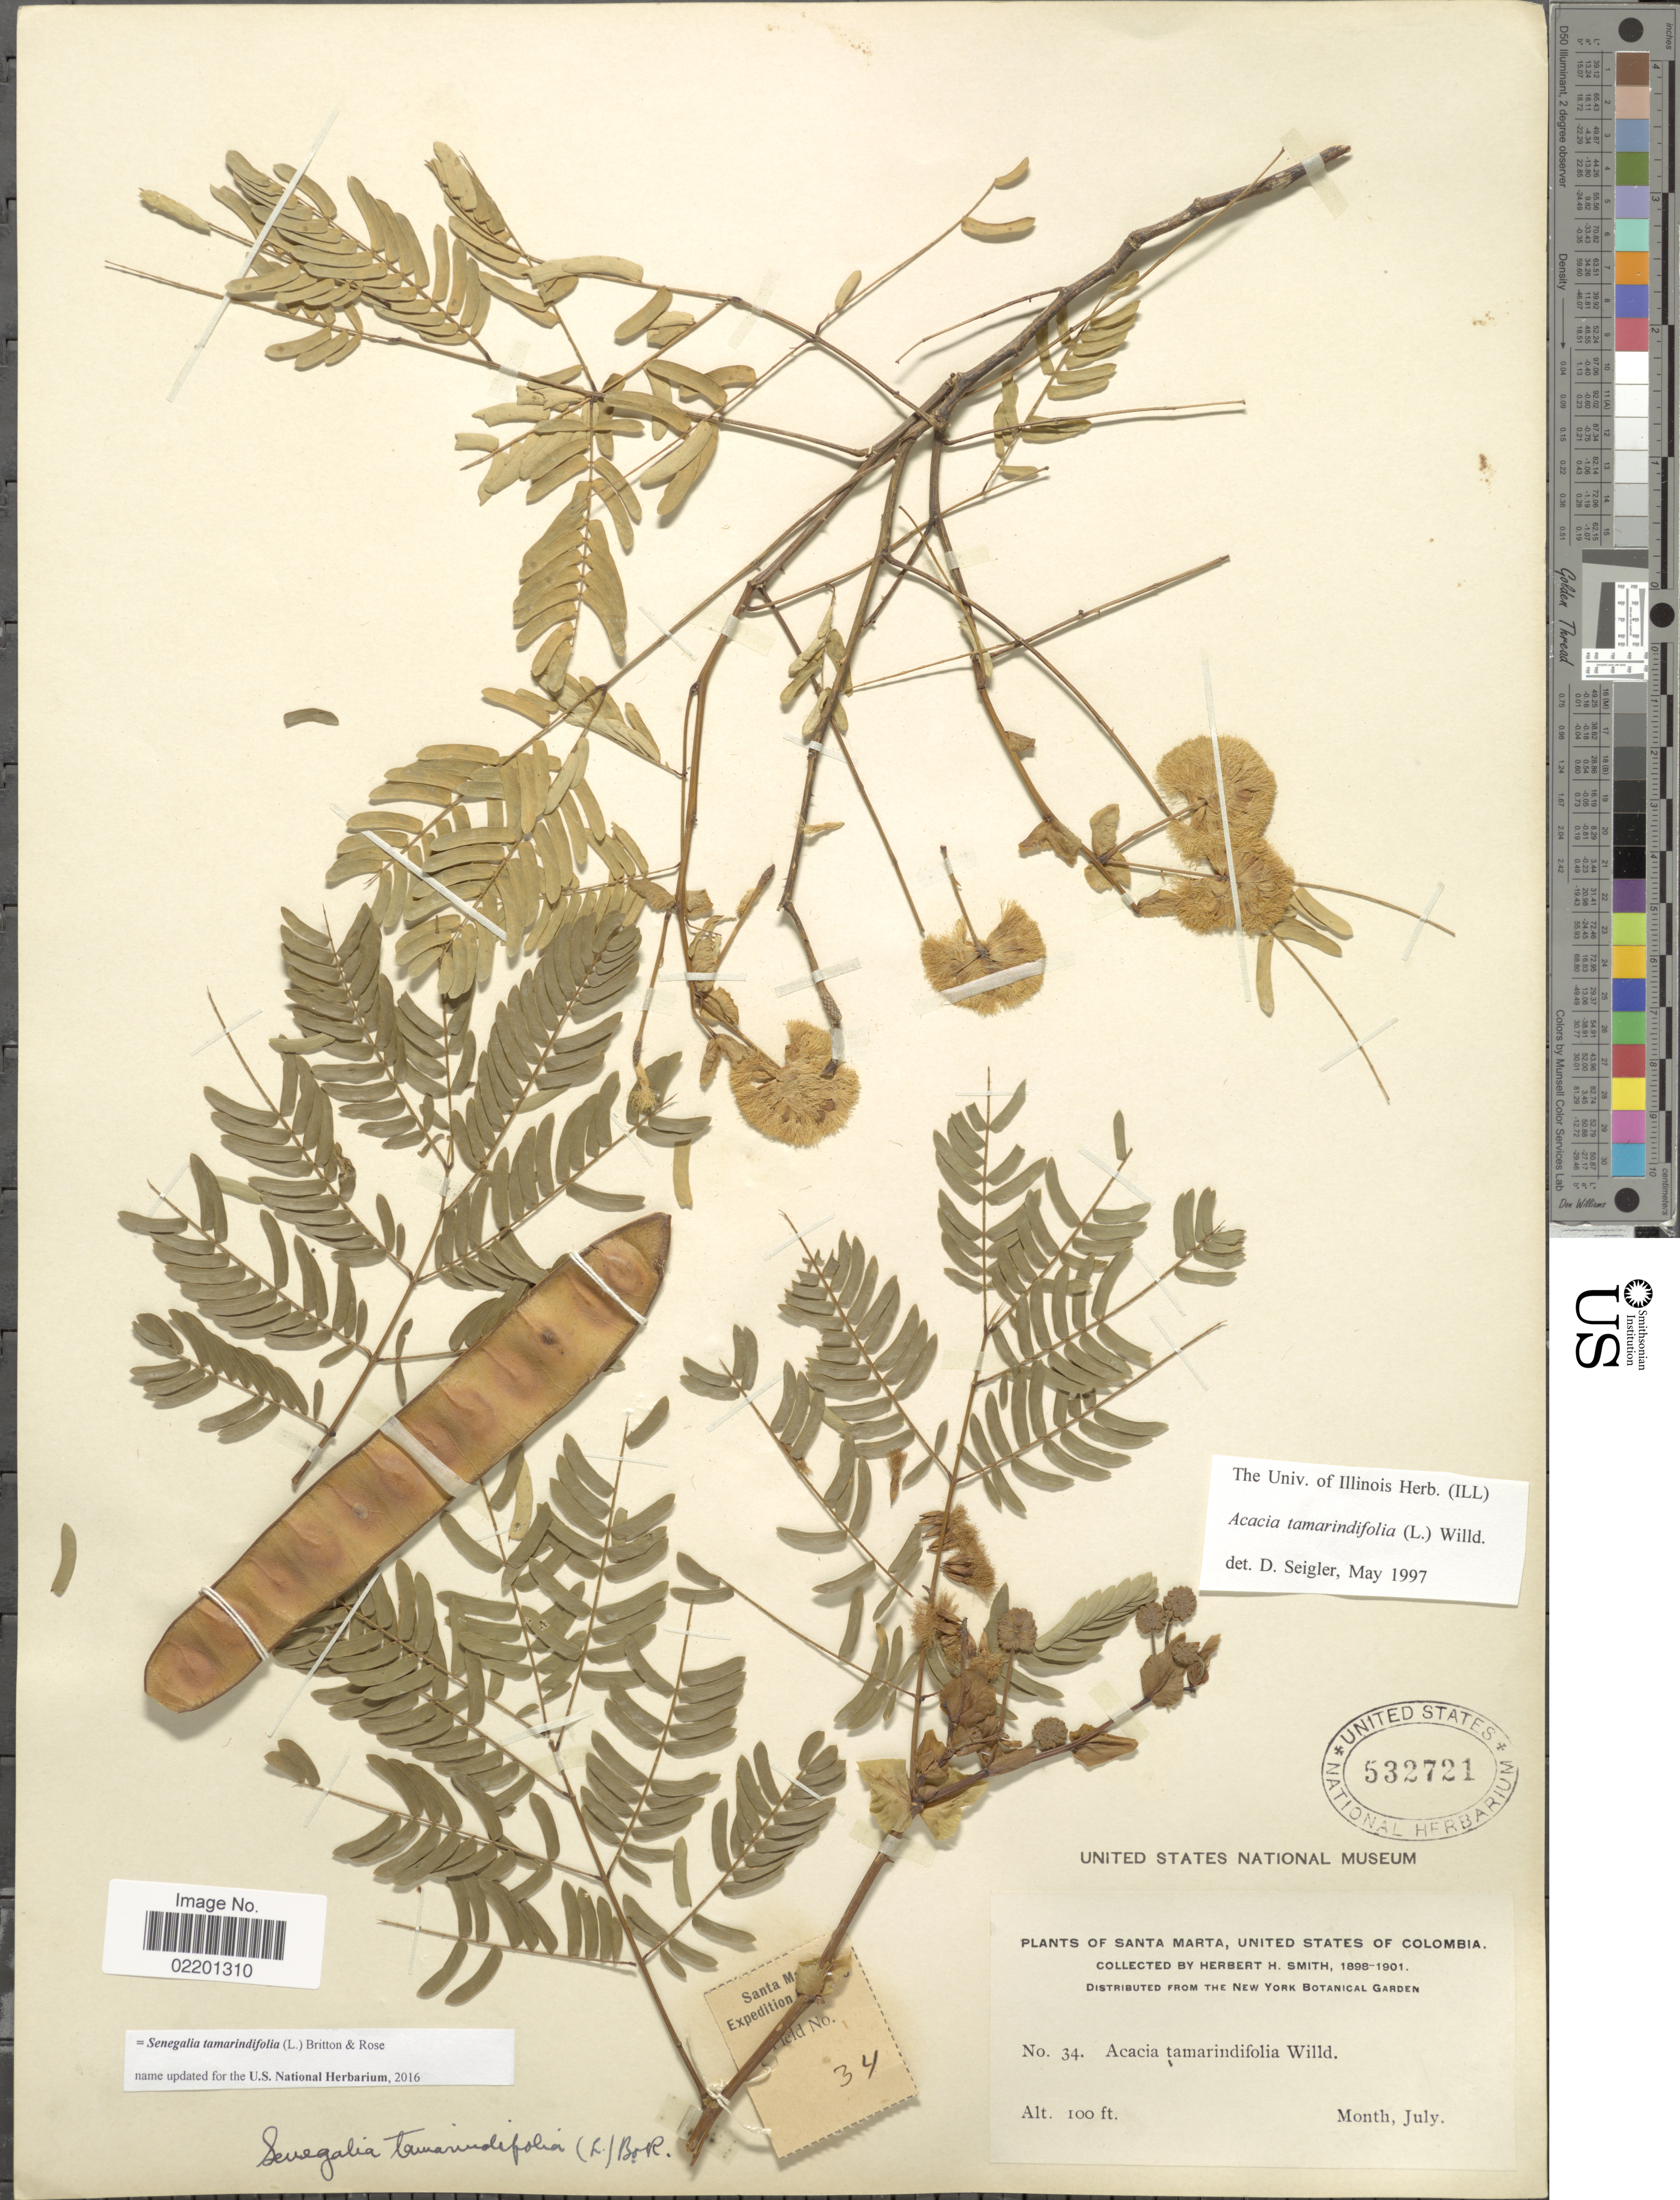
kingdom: Plantae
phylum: Tracheophyta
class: Magnoliopsida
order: Fabales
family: Fabaceae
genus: Senegalia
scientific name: Senegalia tamarindifolia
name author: (L.) Britton & Rose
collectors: Herbert H. Smith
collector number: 34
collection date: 1898-07/1901-07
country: Colombia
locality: Santa Marta, United States of Colombia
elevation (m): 30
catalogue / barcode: US 532721